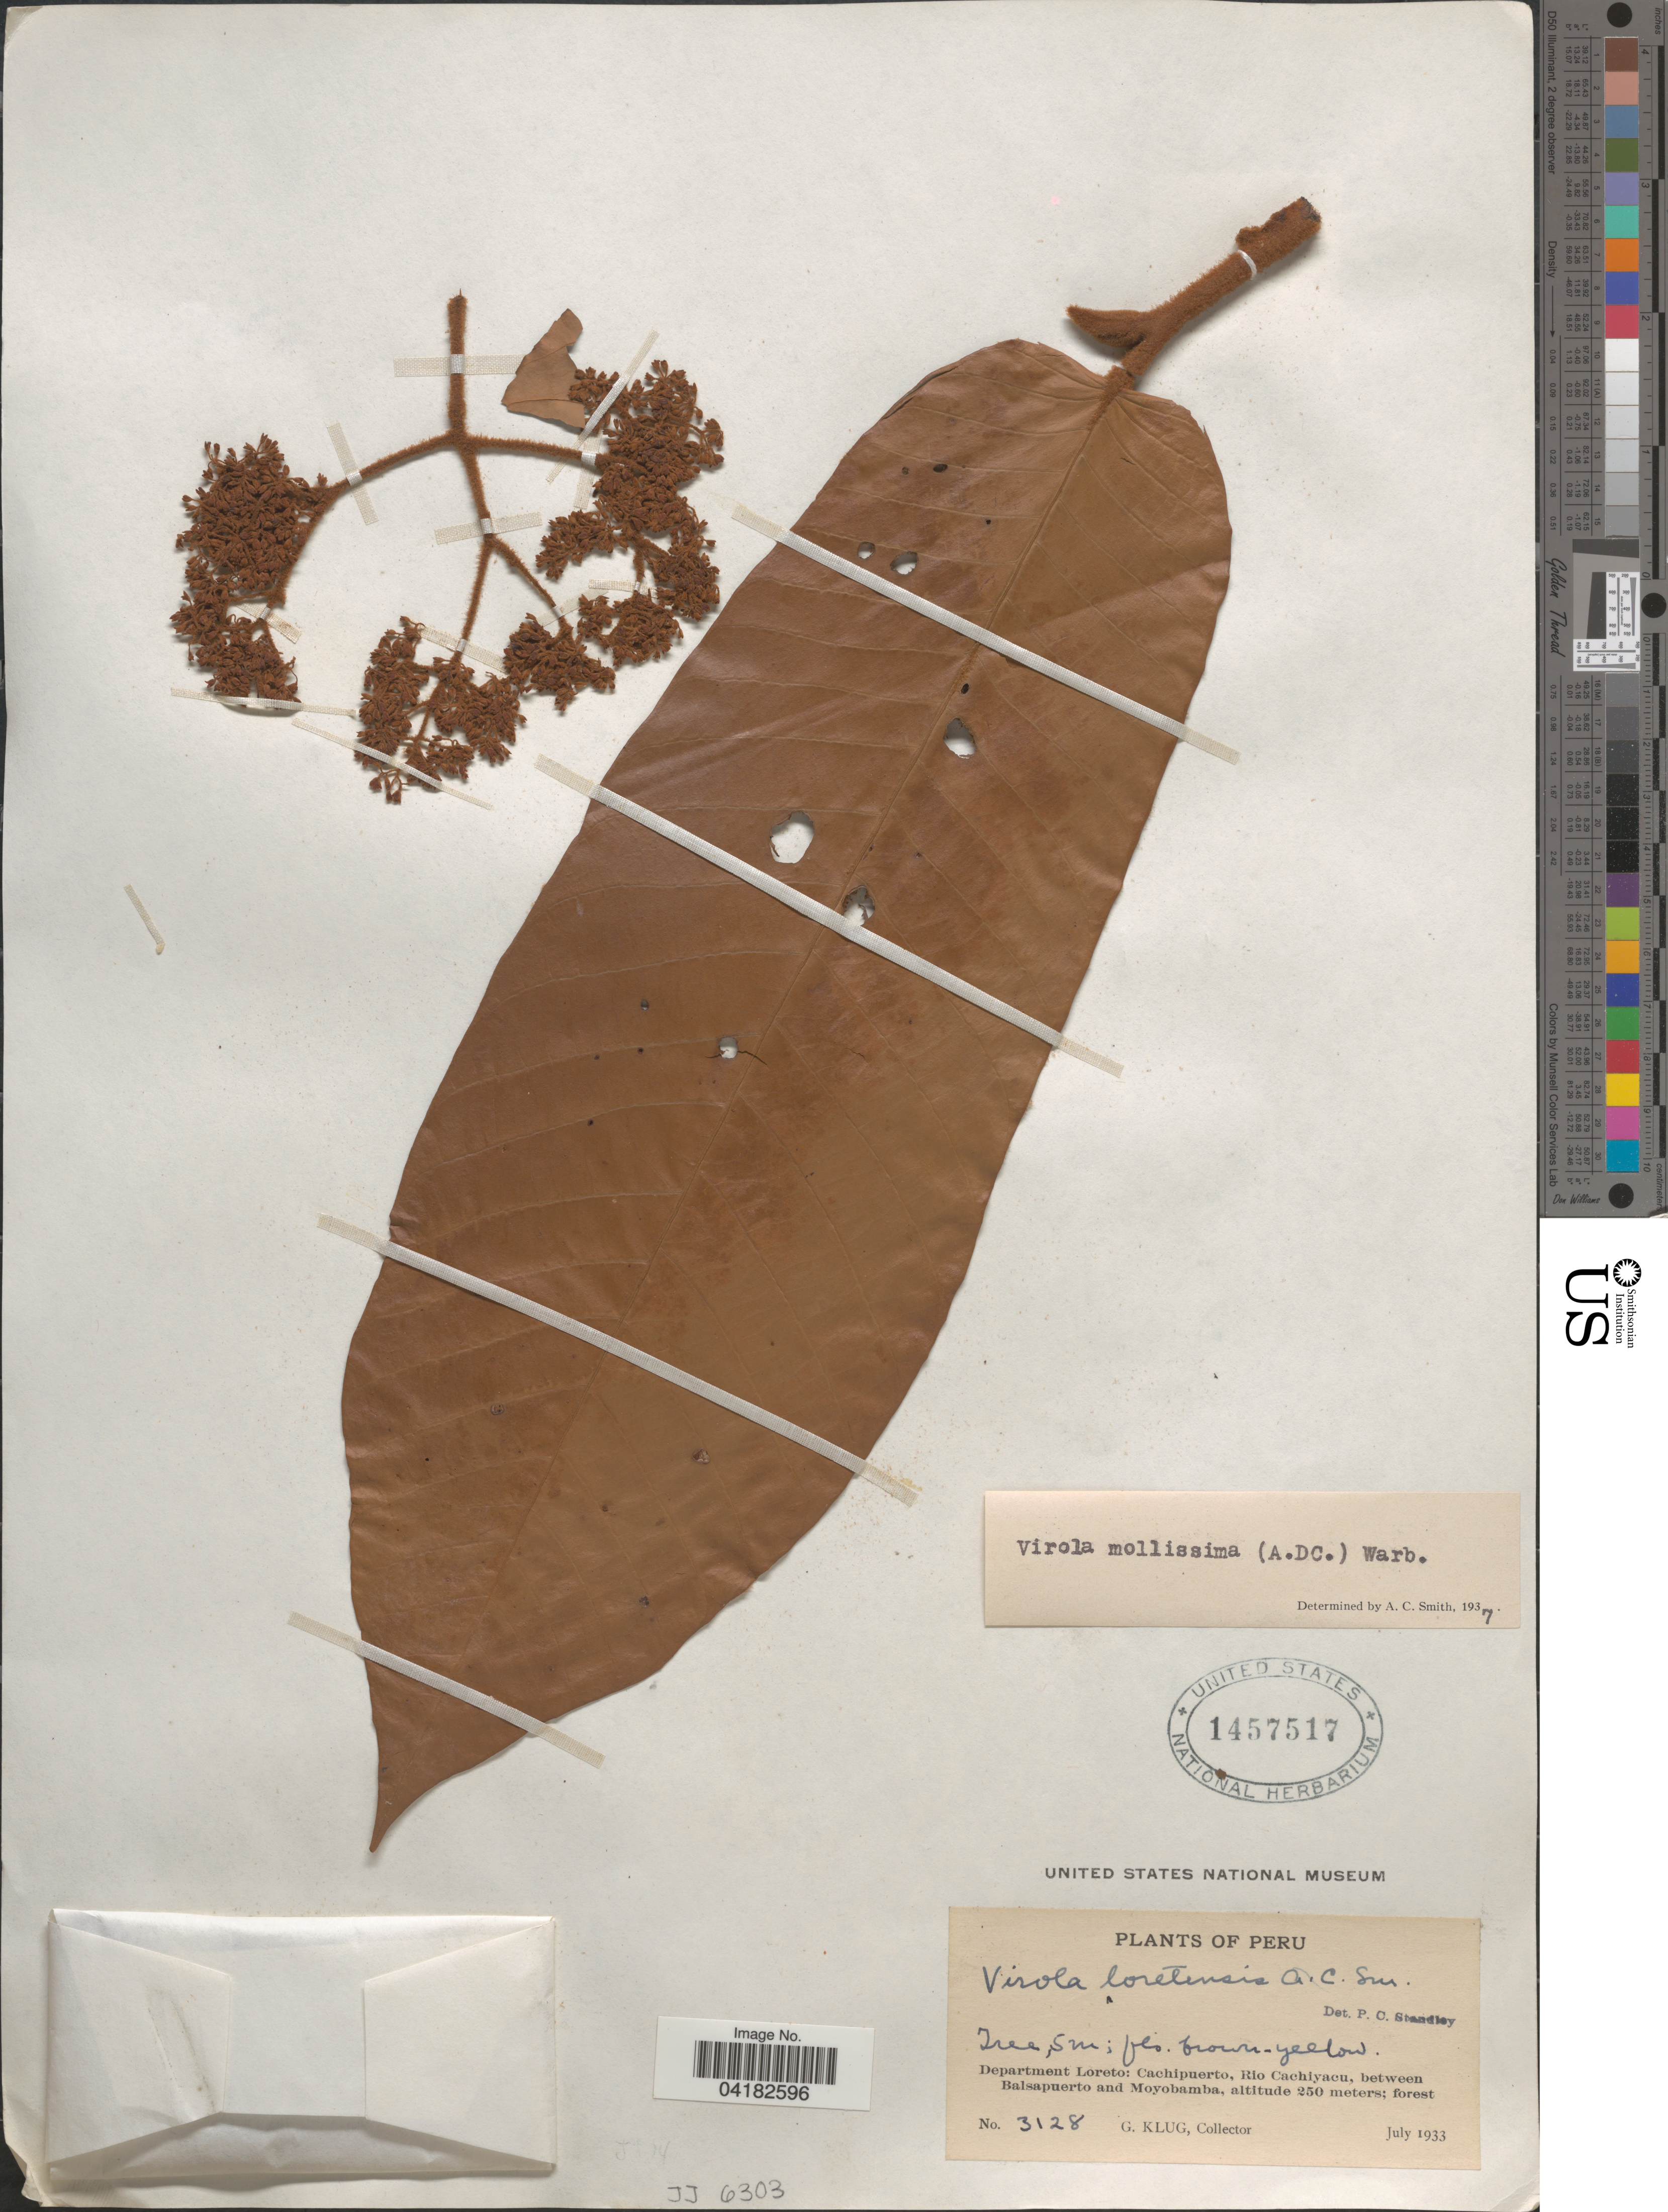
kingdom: Plantae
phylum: Tracheophyta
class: Magnoliopsida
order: Magnoliales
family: Myristicaceae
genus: Virola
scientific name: Virola mollissima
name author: Warb.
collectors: G. Klug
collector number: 3128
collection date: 1933-07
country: Peru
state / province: Loreto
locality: Department Loreto: Cachipuerto, Rio Cachiyacu, between Balsapuerto and Moyobamba.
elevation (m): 250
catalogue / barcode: US 1457517